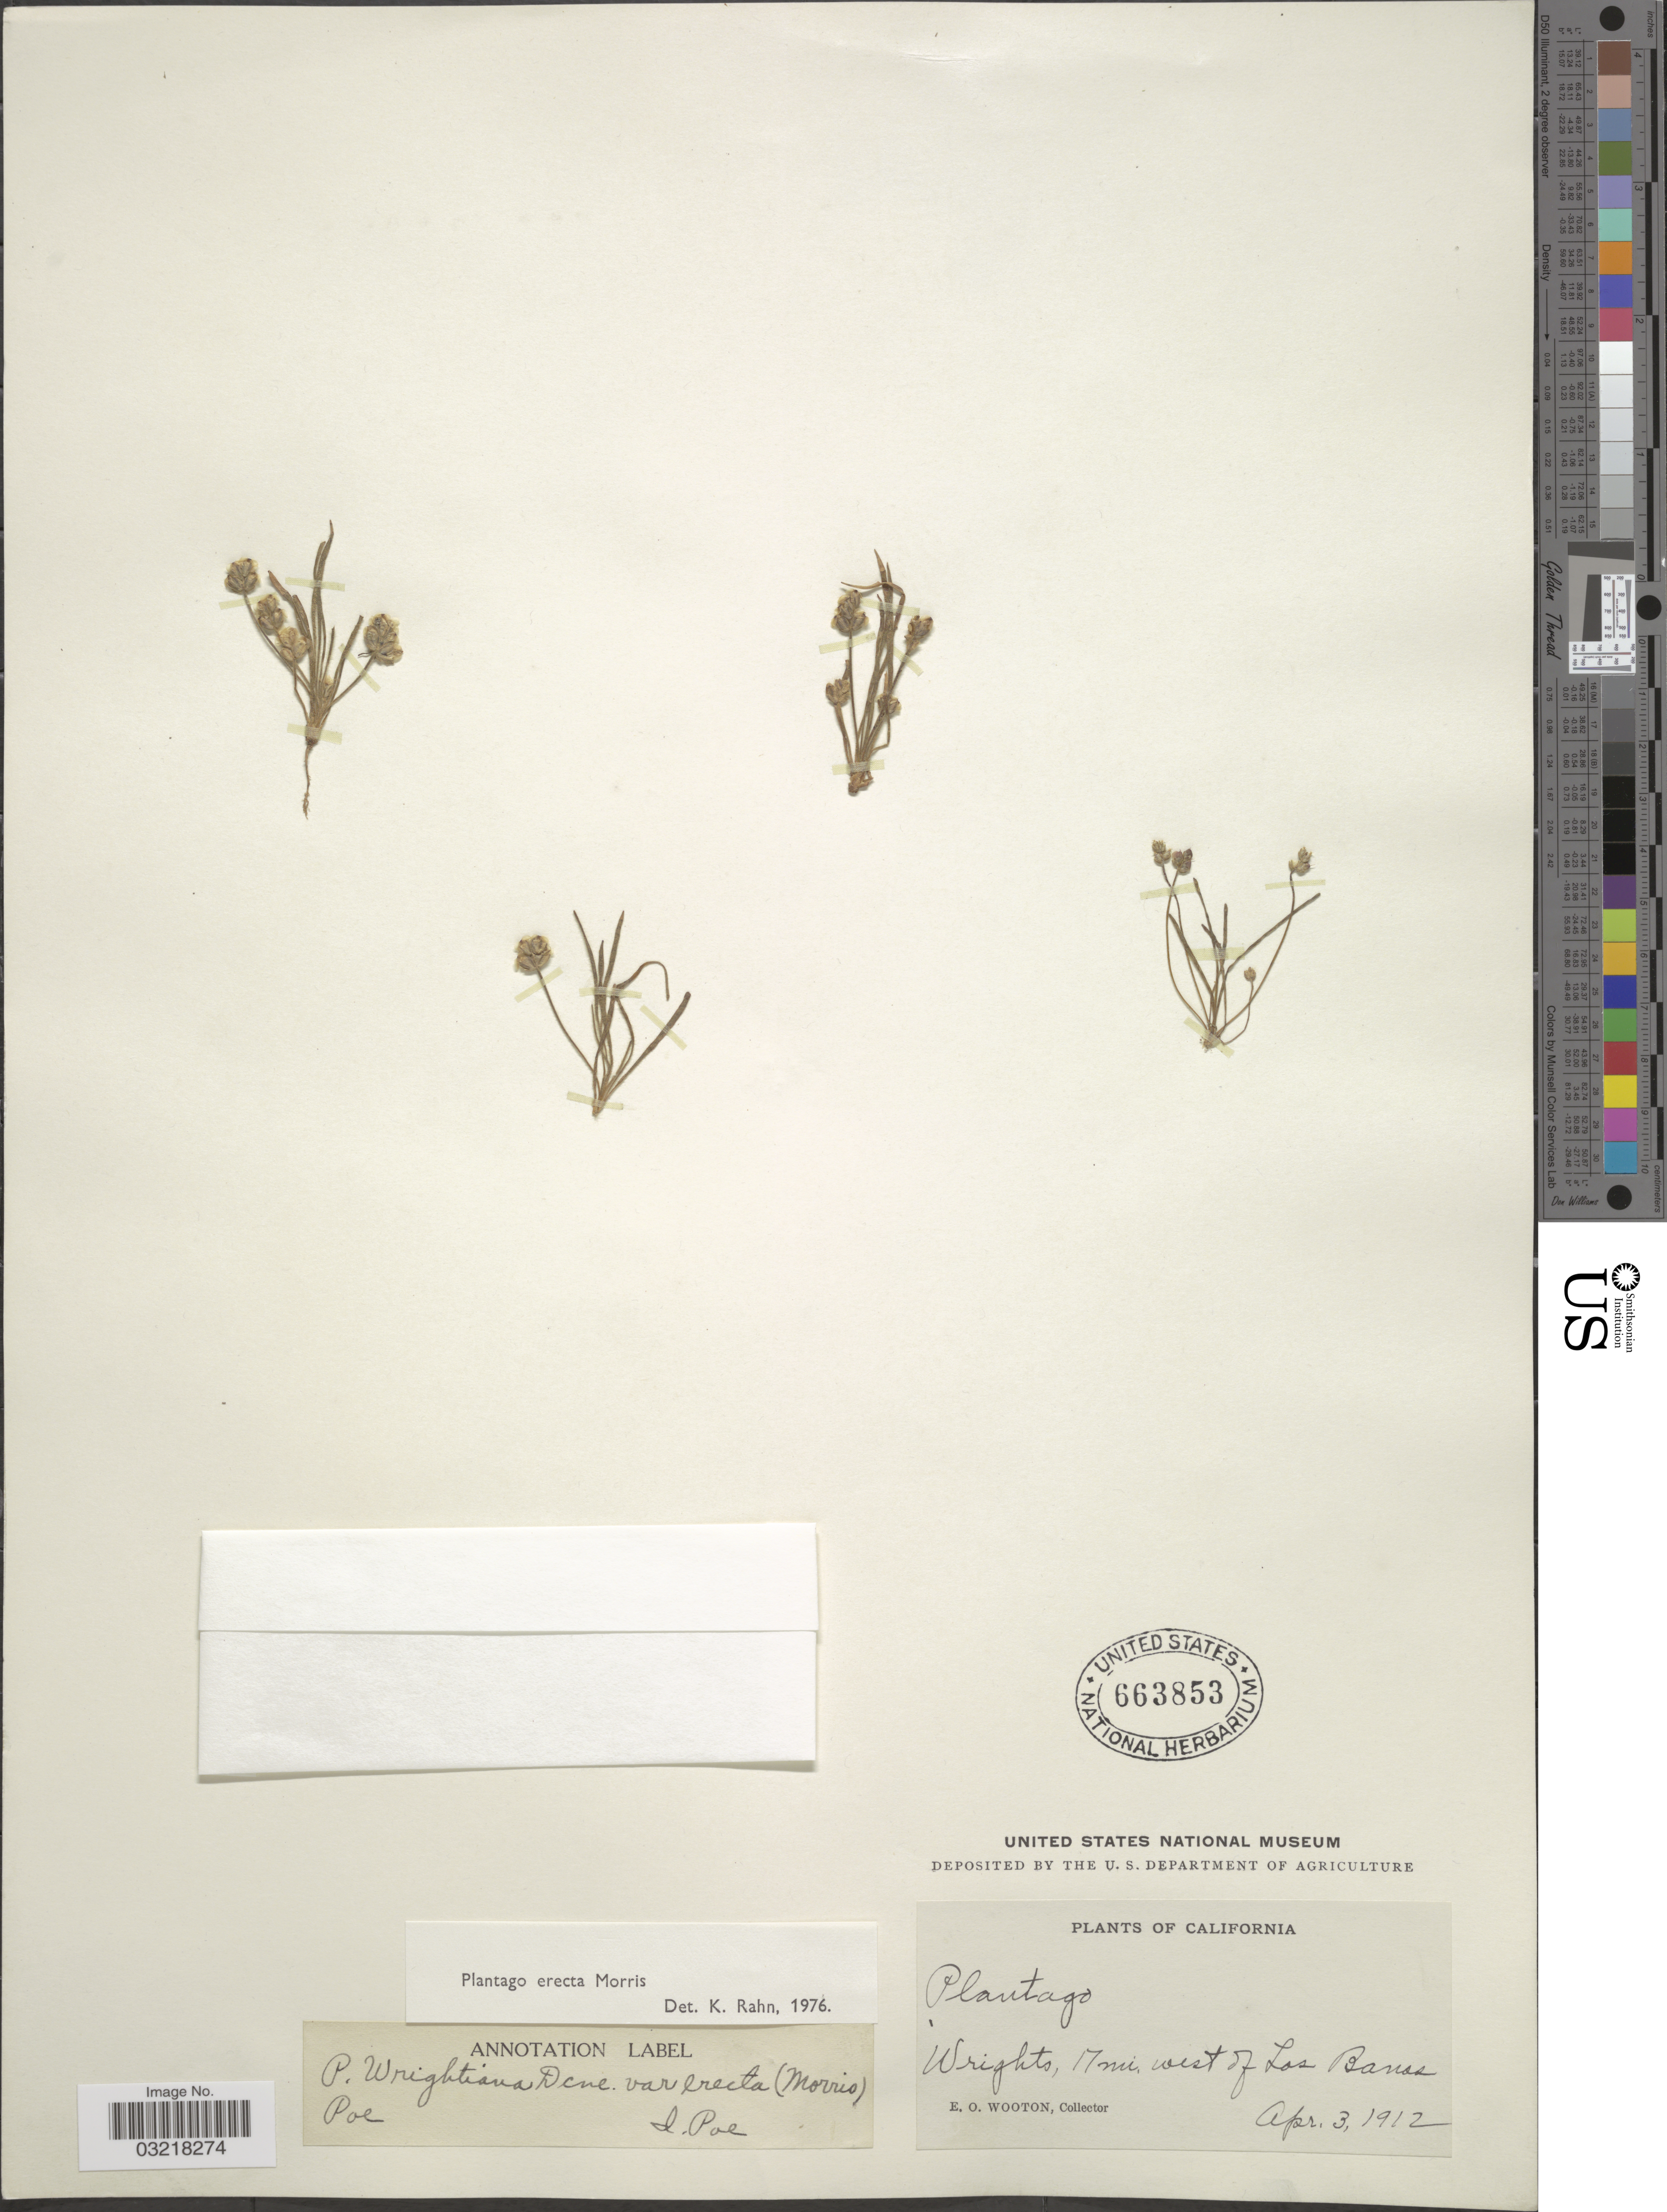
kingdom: Plantae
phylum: Tracheophyta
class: Magnoliopsida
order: Lamiales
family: Plantaginaceae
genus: Plantago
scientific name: Plantago erecta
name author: Morris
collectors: E. O. Wooton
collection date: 1912-04-03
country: United States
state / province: California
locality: Wrights, 17 mi. west of Los Banos.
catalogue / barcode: US 663853